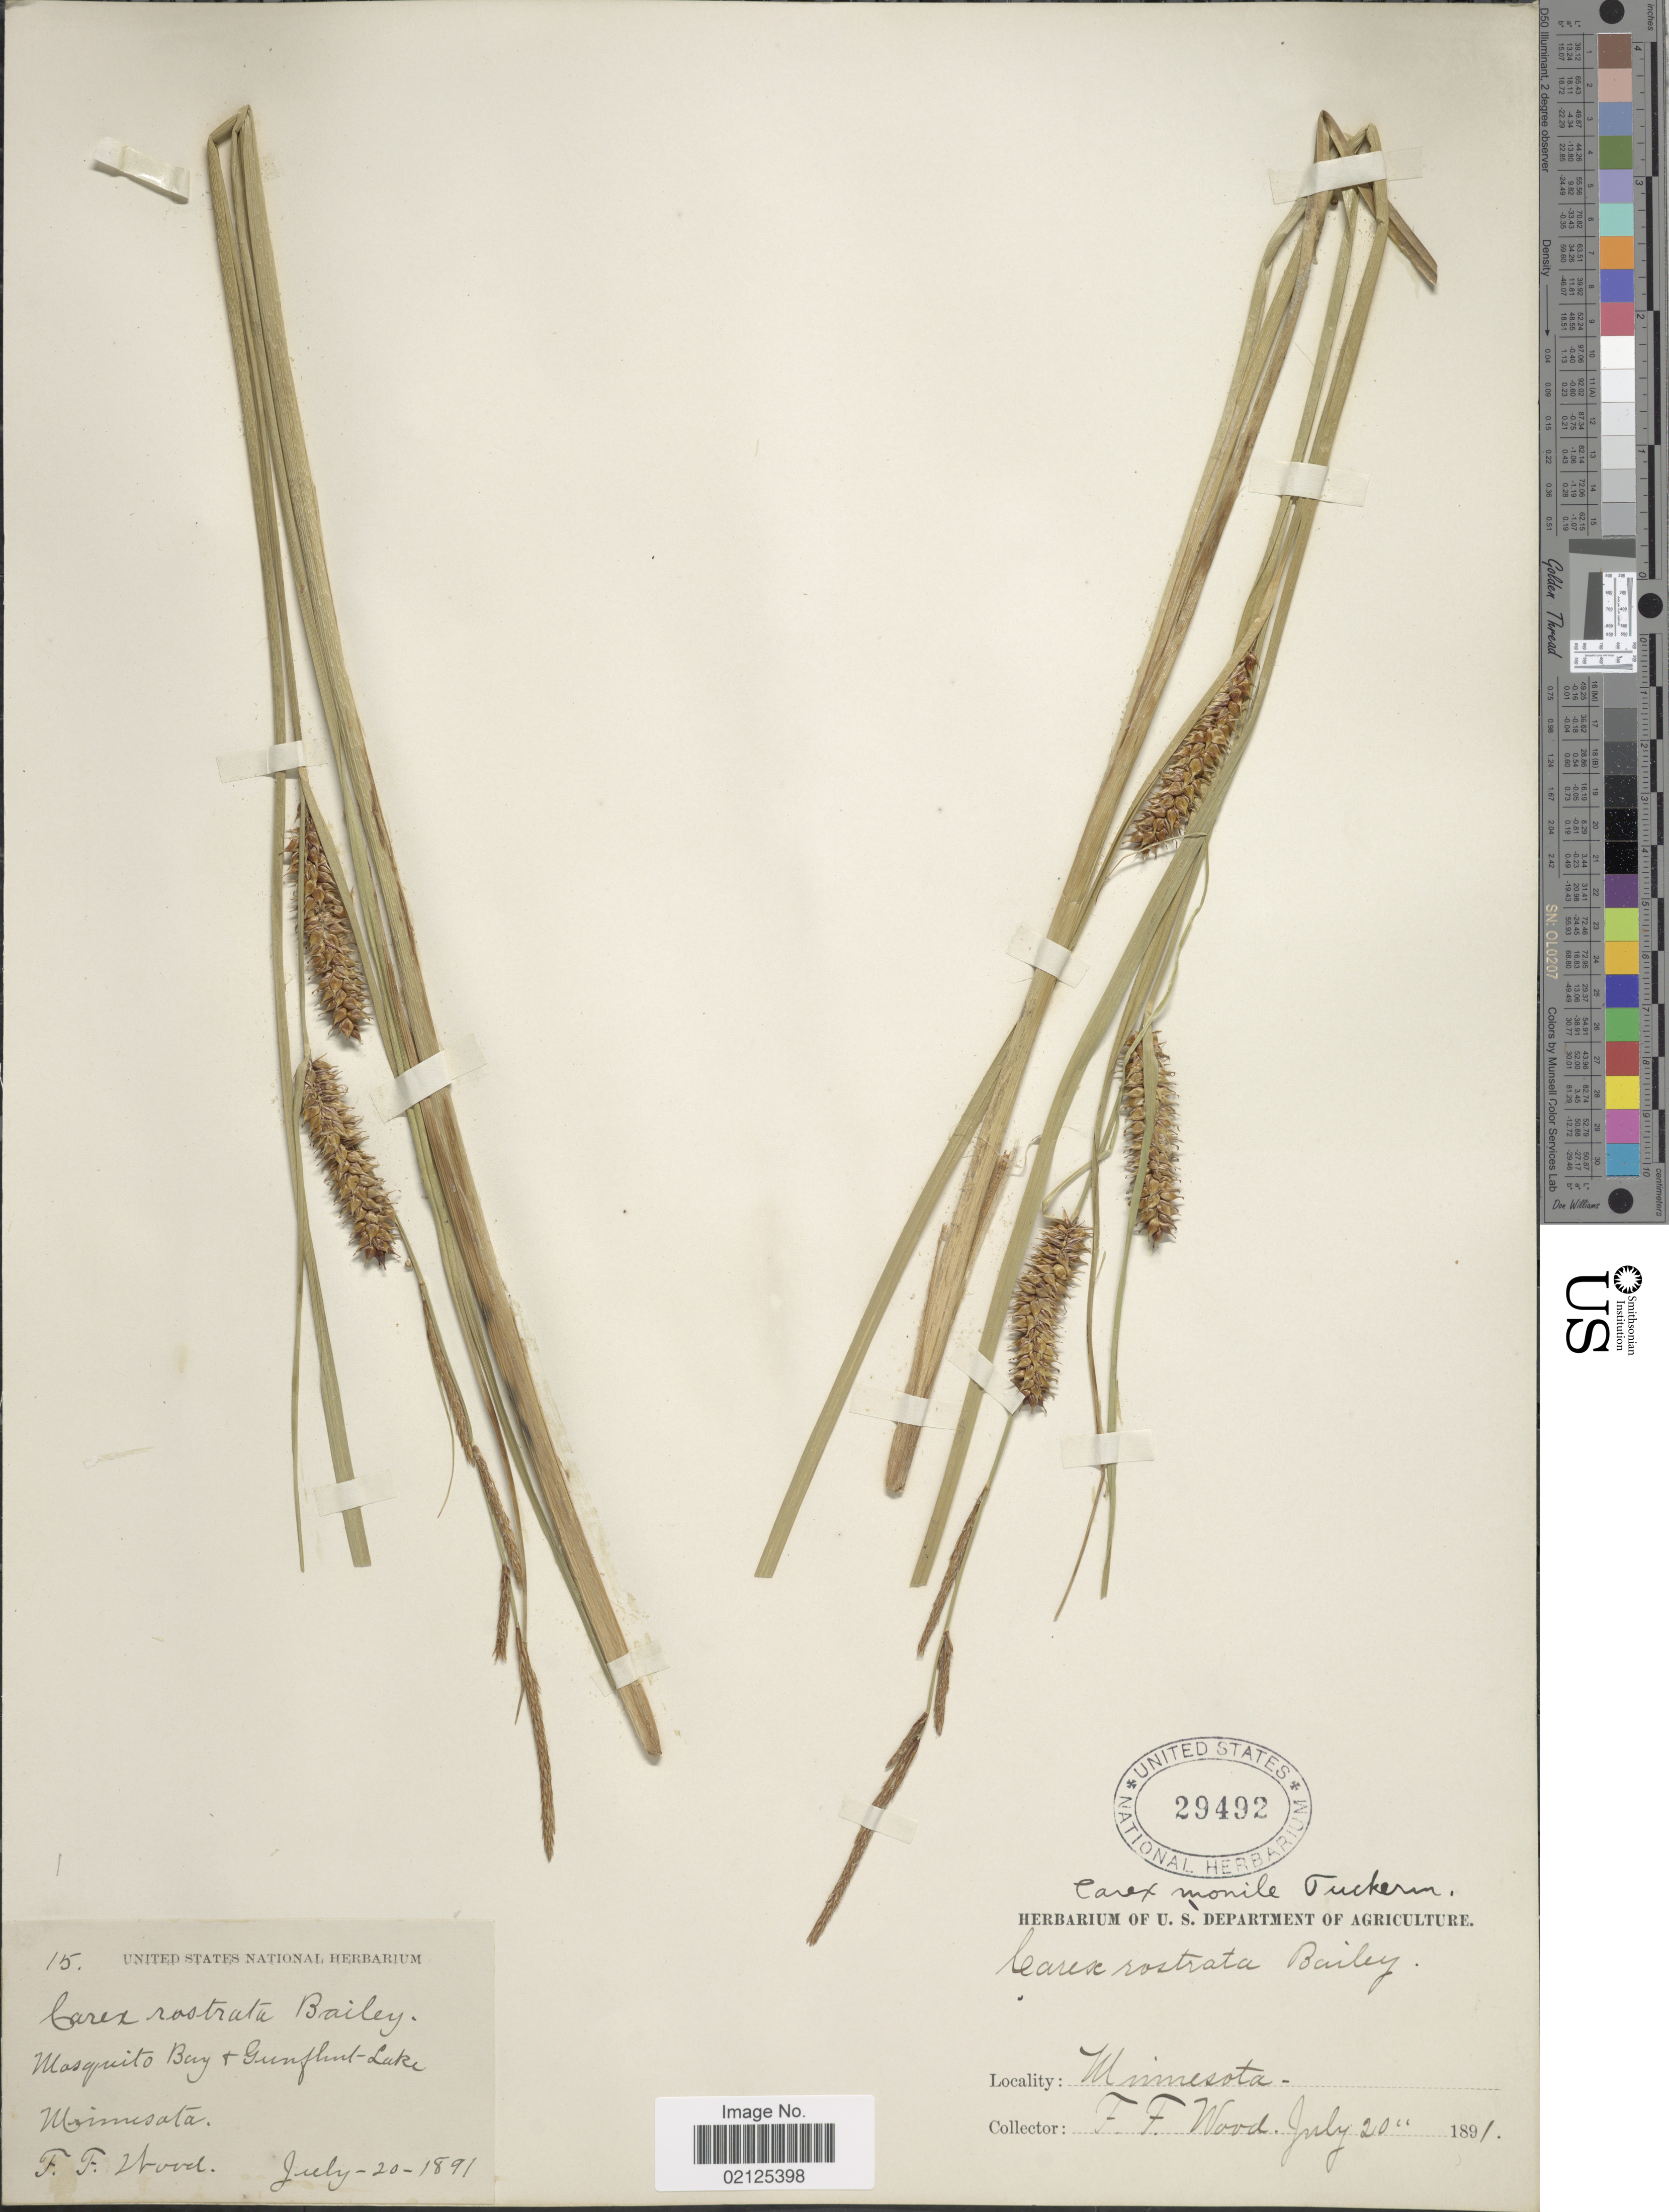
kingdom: Plantae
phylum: Tracheophyta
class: Liliopsida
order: Poales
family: Cyperaceae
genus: Carex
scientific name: Carex vesicaria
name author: L.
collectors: F. Wood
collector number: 15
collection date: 1891-07-20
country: United States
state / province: Minnesota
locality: Mosquito Bay + Gunflint Lake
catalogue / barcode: US 29492